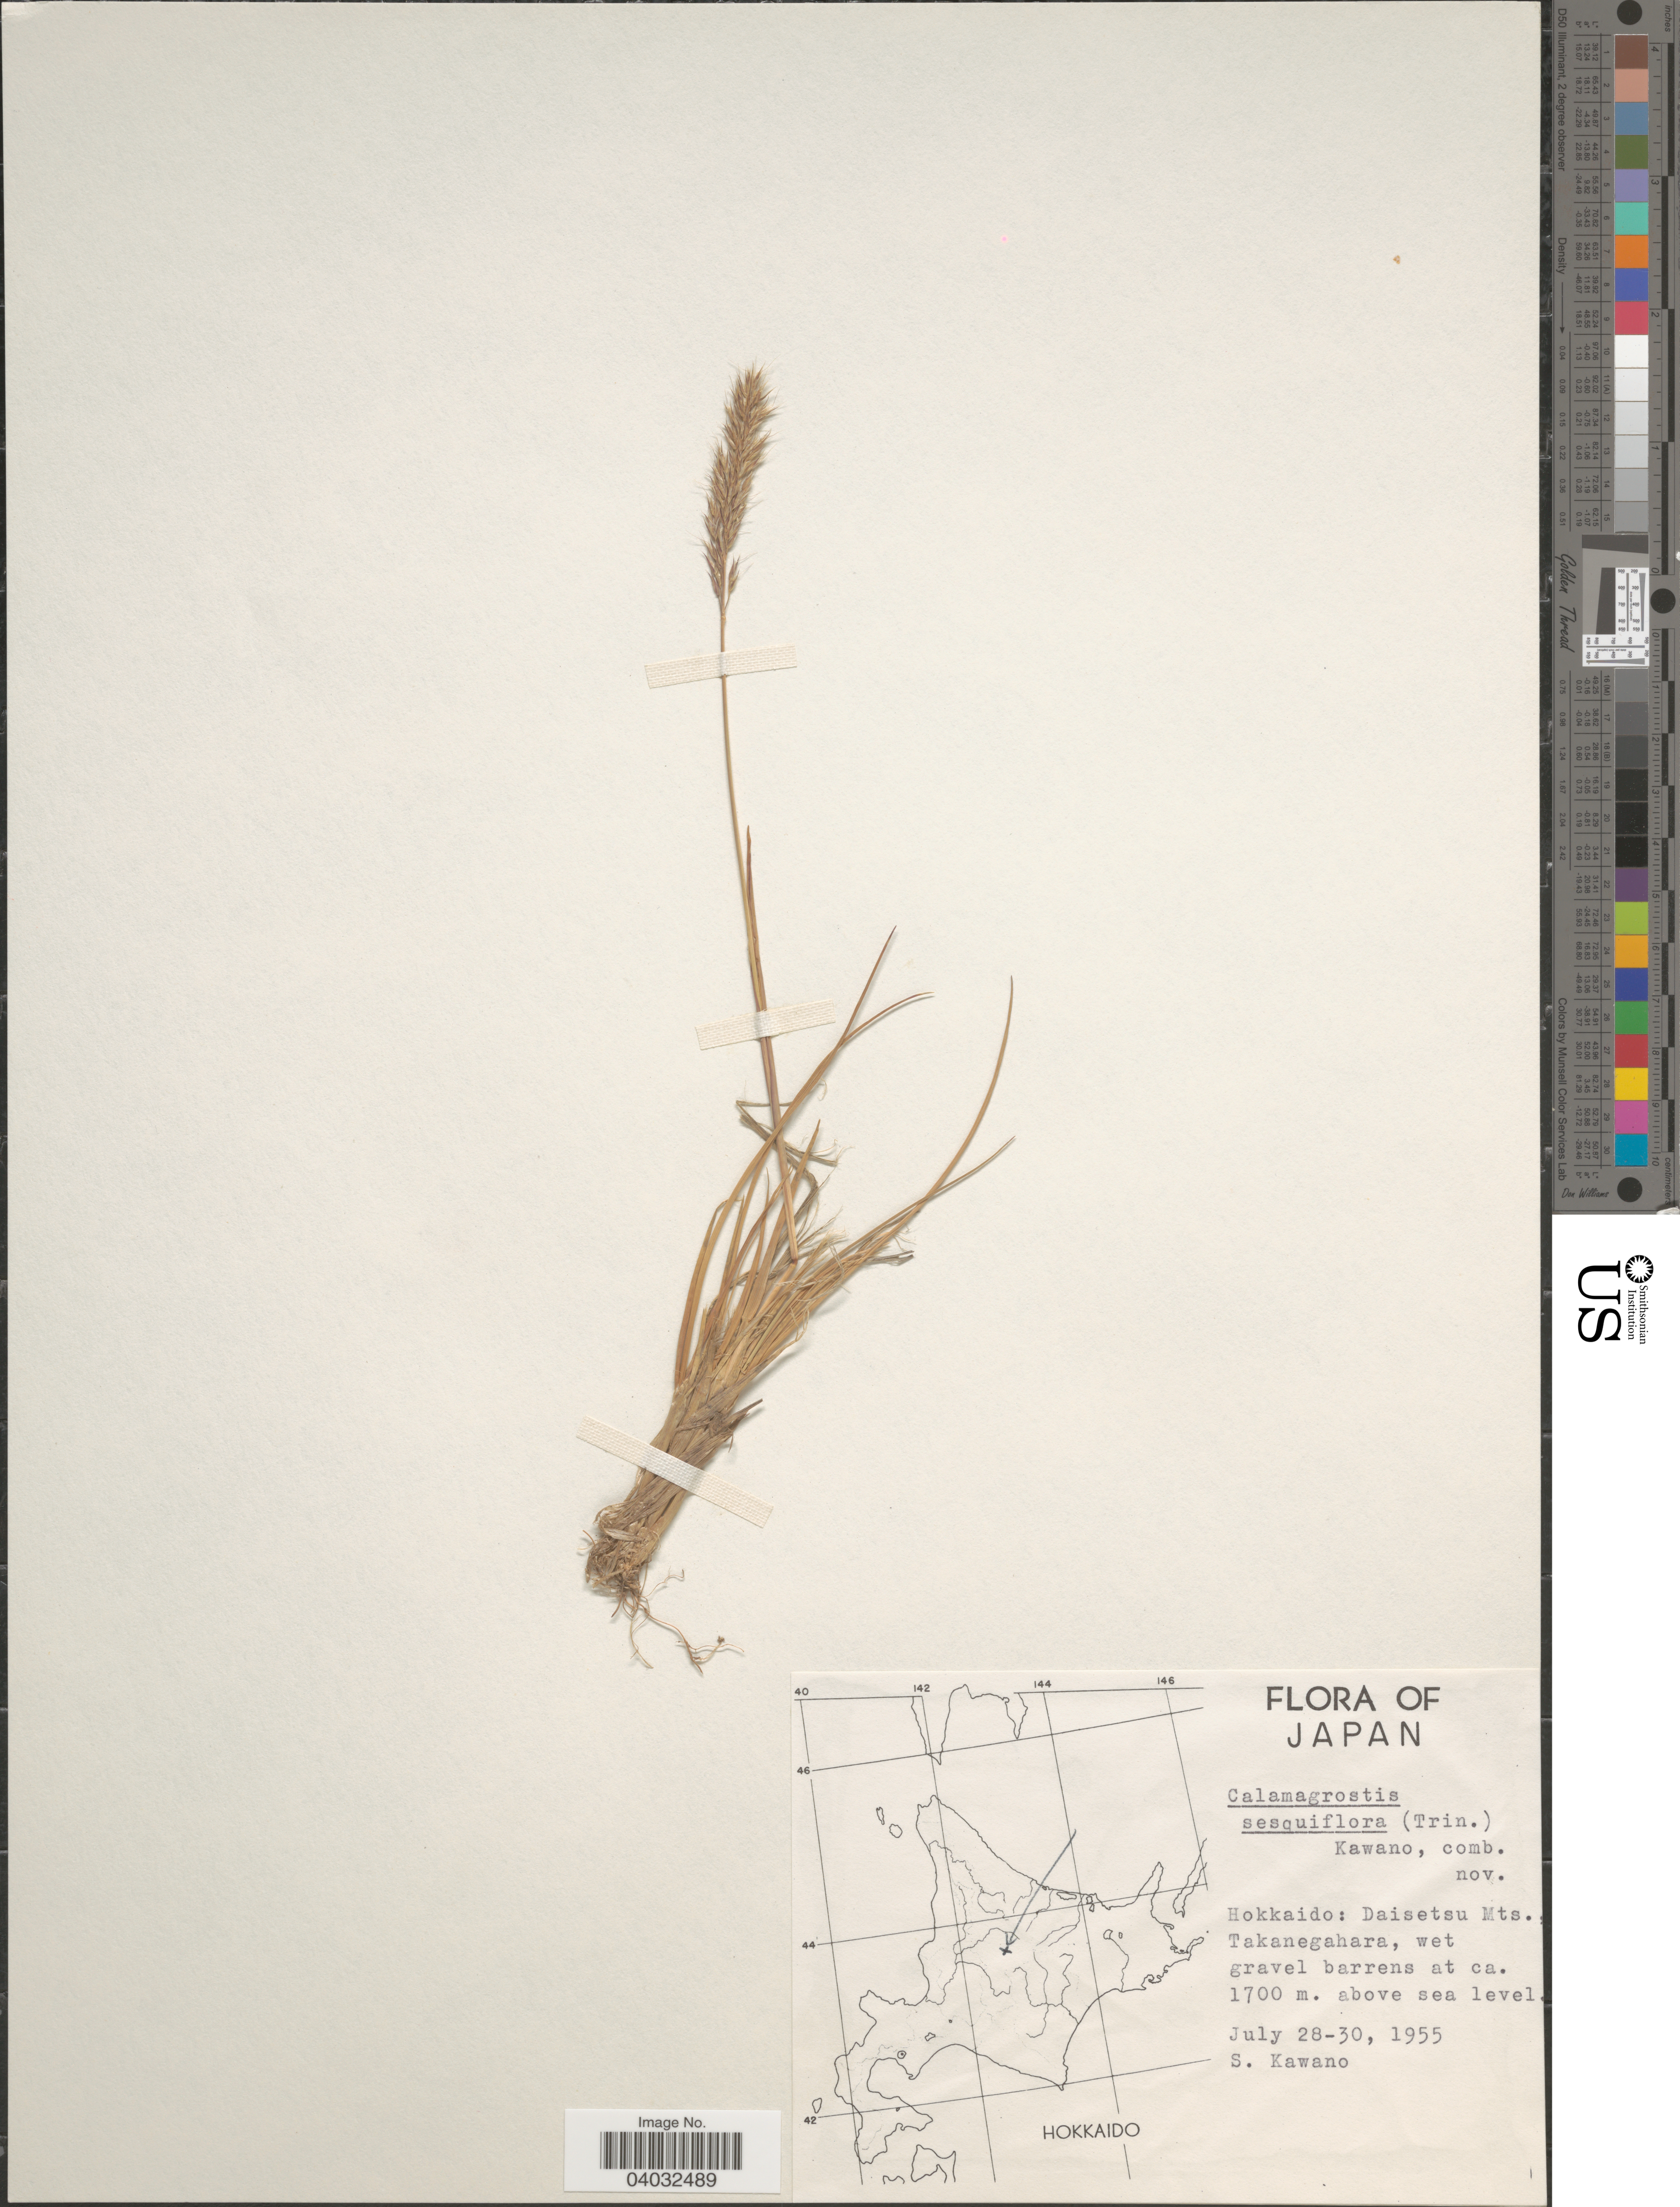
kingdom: Plantae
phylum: Tracheophyta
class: Liliopsida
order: Poales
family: Poaceae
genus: Calamagrostis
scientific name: Calamagrostis sesquiflora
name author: (Trin.) Tzvelev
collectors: S. Kawano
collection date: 1955-07-28/1955-07-30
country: Japan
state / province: Hokkaidō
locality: Daisetsu Mts., Takanegahara.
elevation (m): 1700